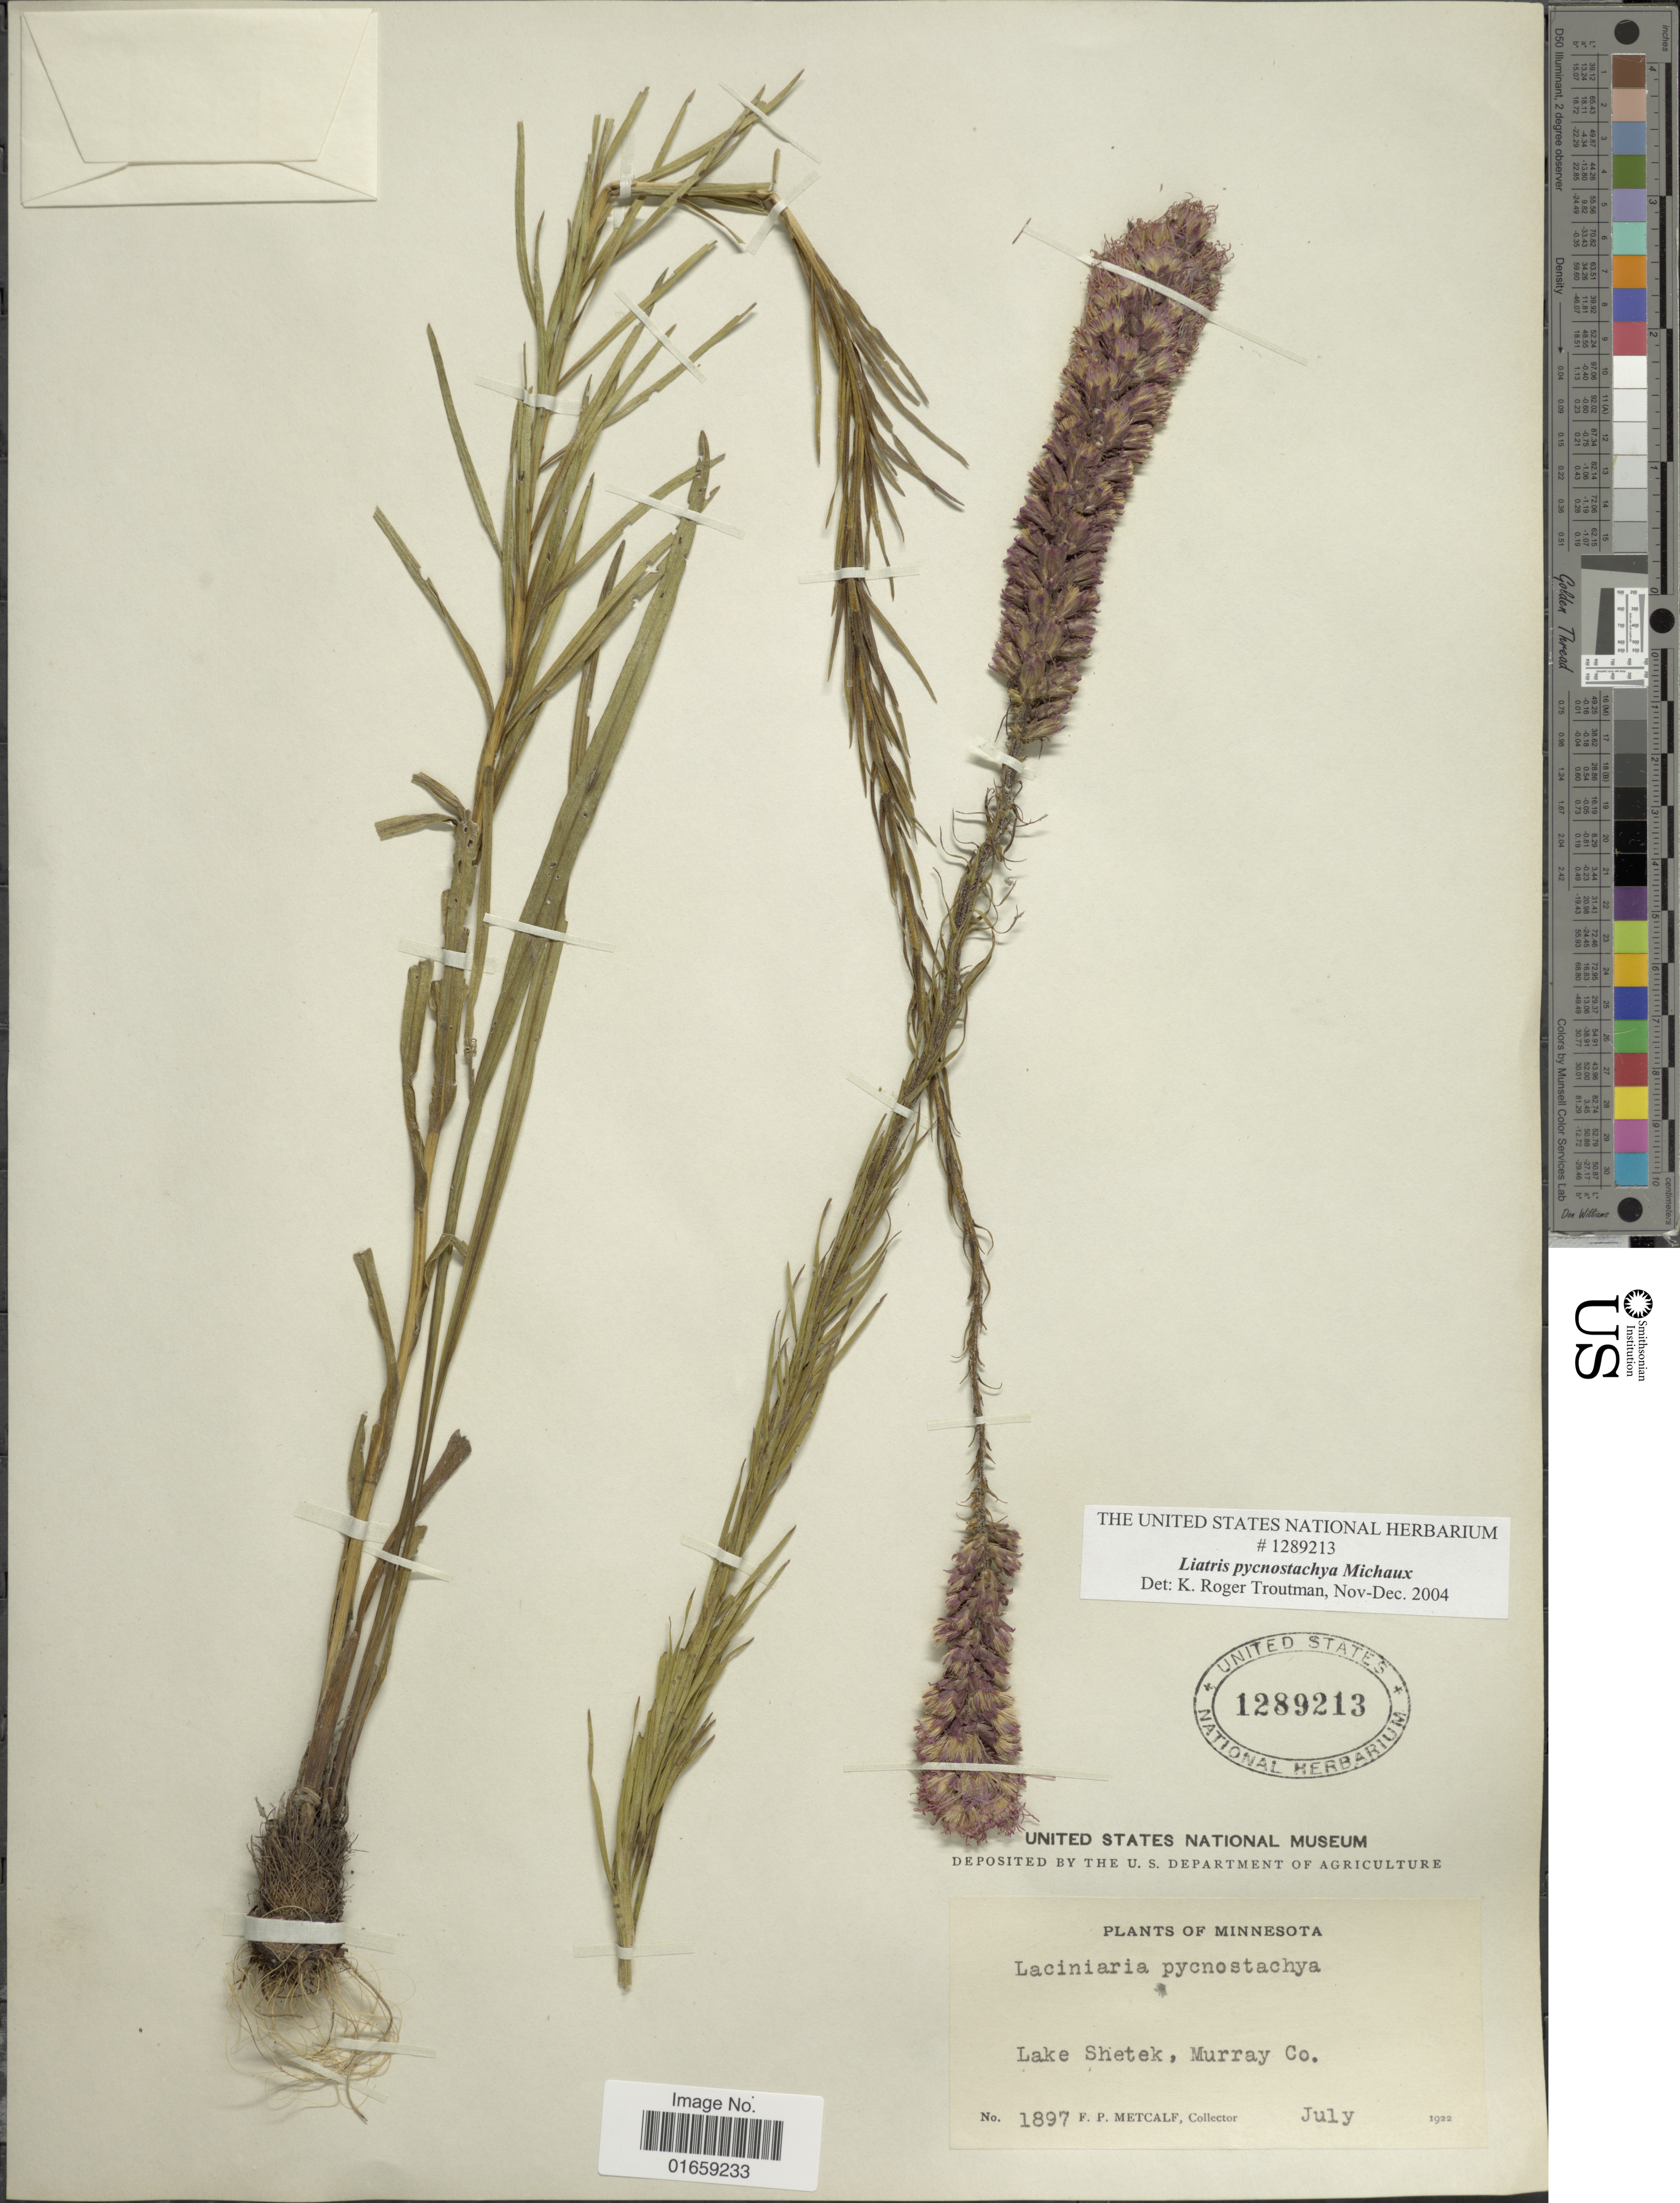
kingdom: Plantae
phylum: Tracheophyta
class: Magnoliopsida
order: Asterales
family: Asteraceae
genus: Liatris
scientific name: Liatris pycnostachya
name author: Michx.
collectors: F. Metcalf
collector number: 1897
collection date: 1922-07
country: United States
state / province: Minnesota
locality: Lake Shetek, Murray Co.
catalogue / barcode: US 1289213